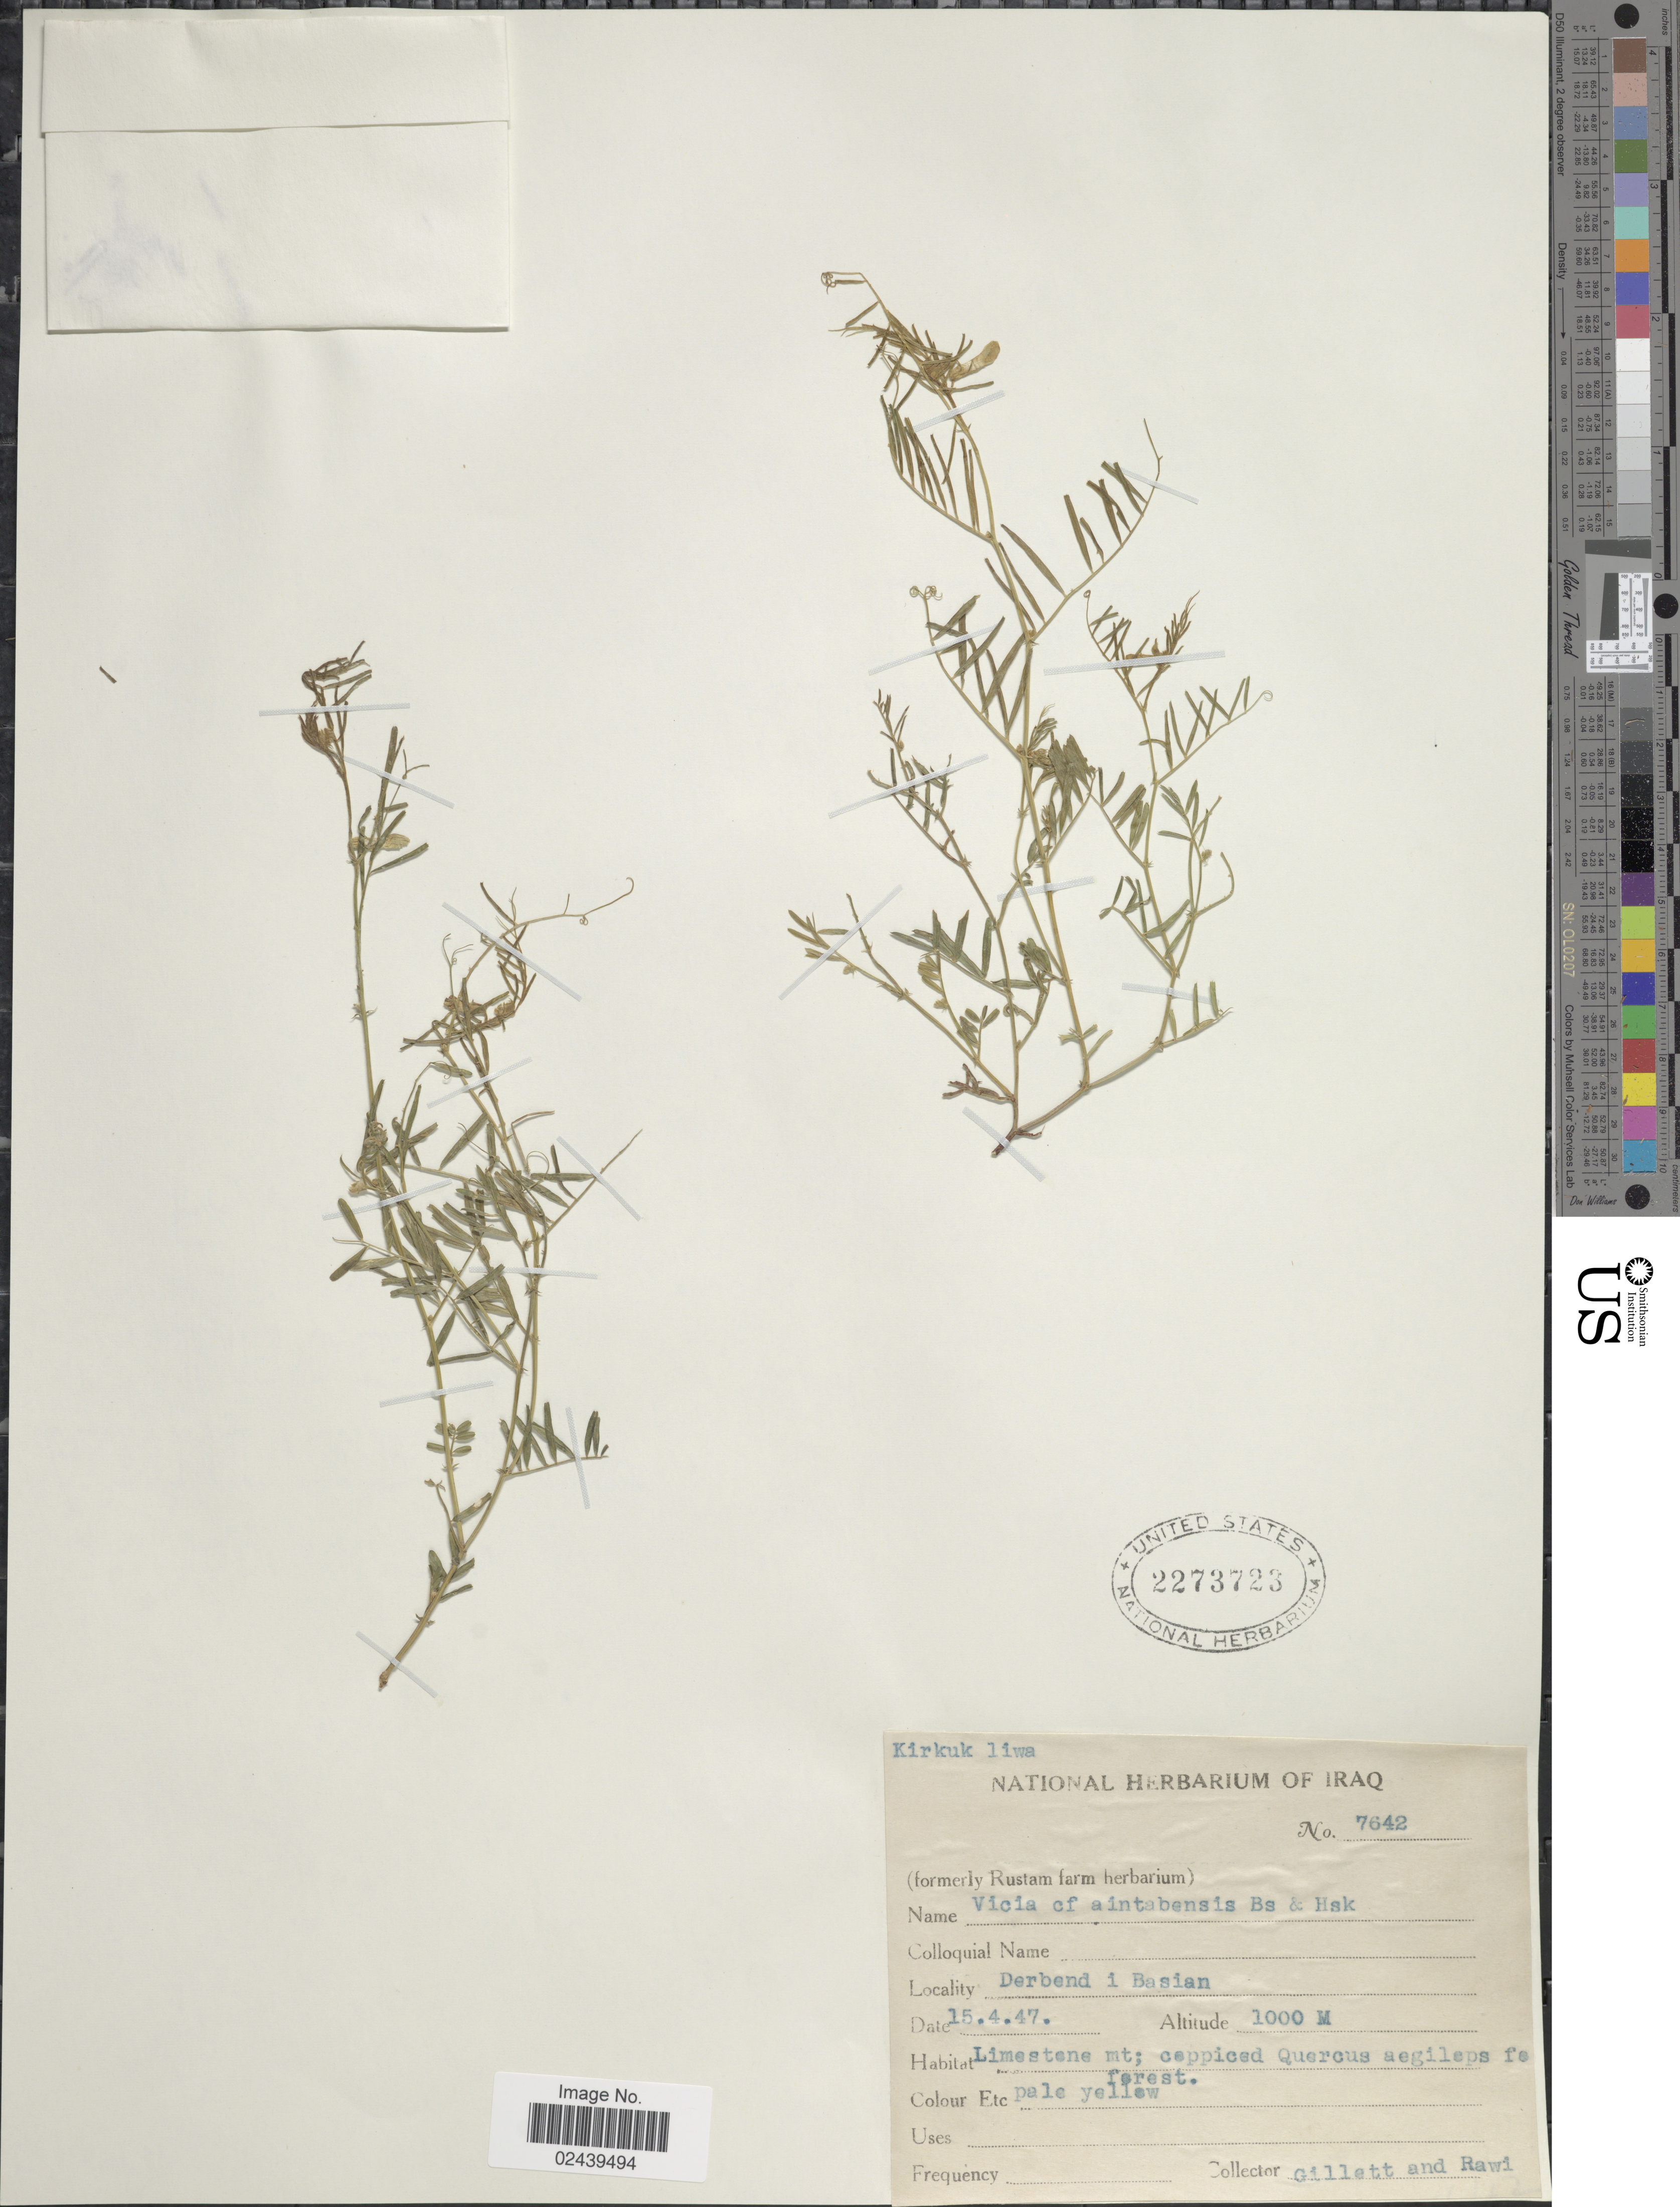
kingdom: Plantae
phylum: Tracheophyta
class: Magnoliopsida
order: Fabales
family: Fabaceae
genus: Vicia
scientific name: Vicia aintabensis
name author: Boiss.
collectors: Gillett, -- & -. Rawi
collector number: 7642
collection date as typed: Transcribed d/m/y: 15/4/47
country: Iraq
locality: Derbend i Basian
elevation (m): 1000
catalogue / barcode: US 2273723